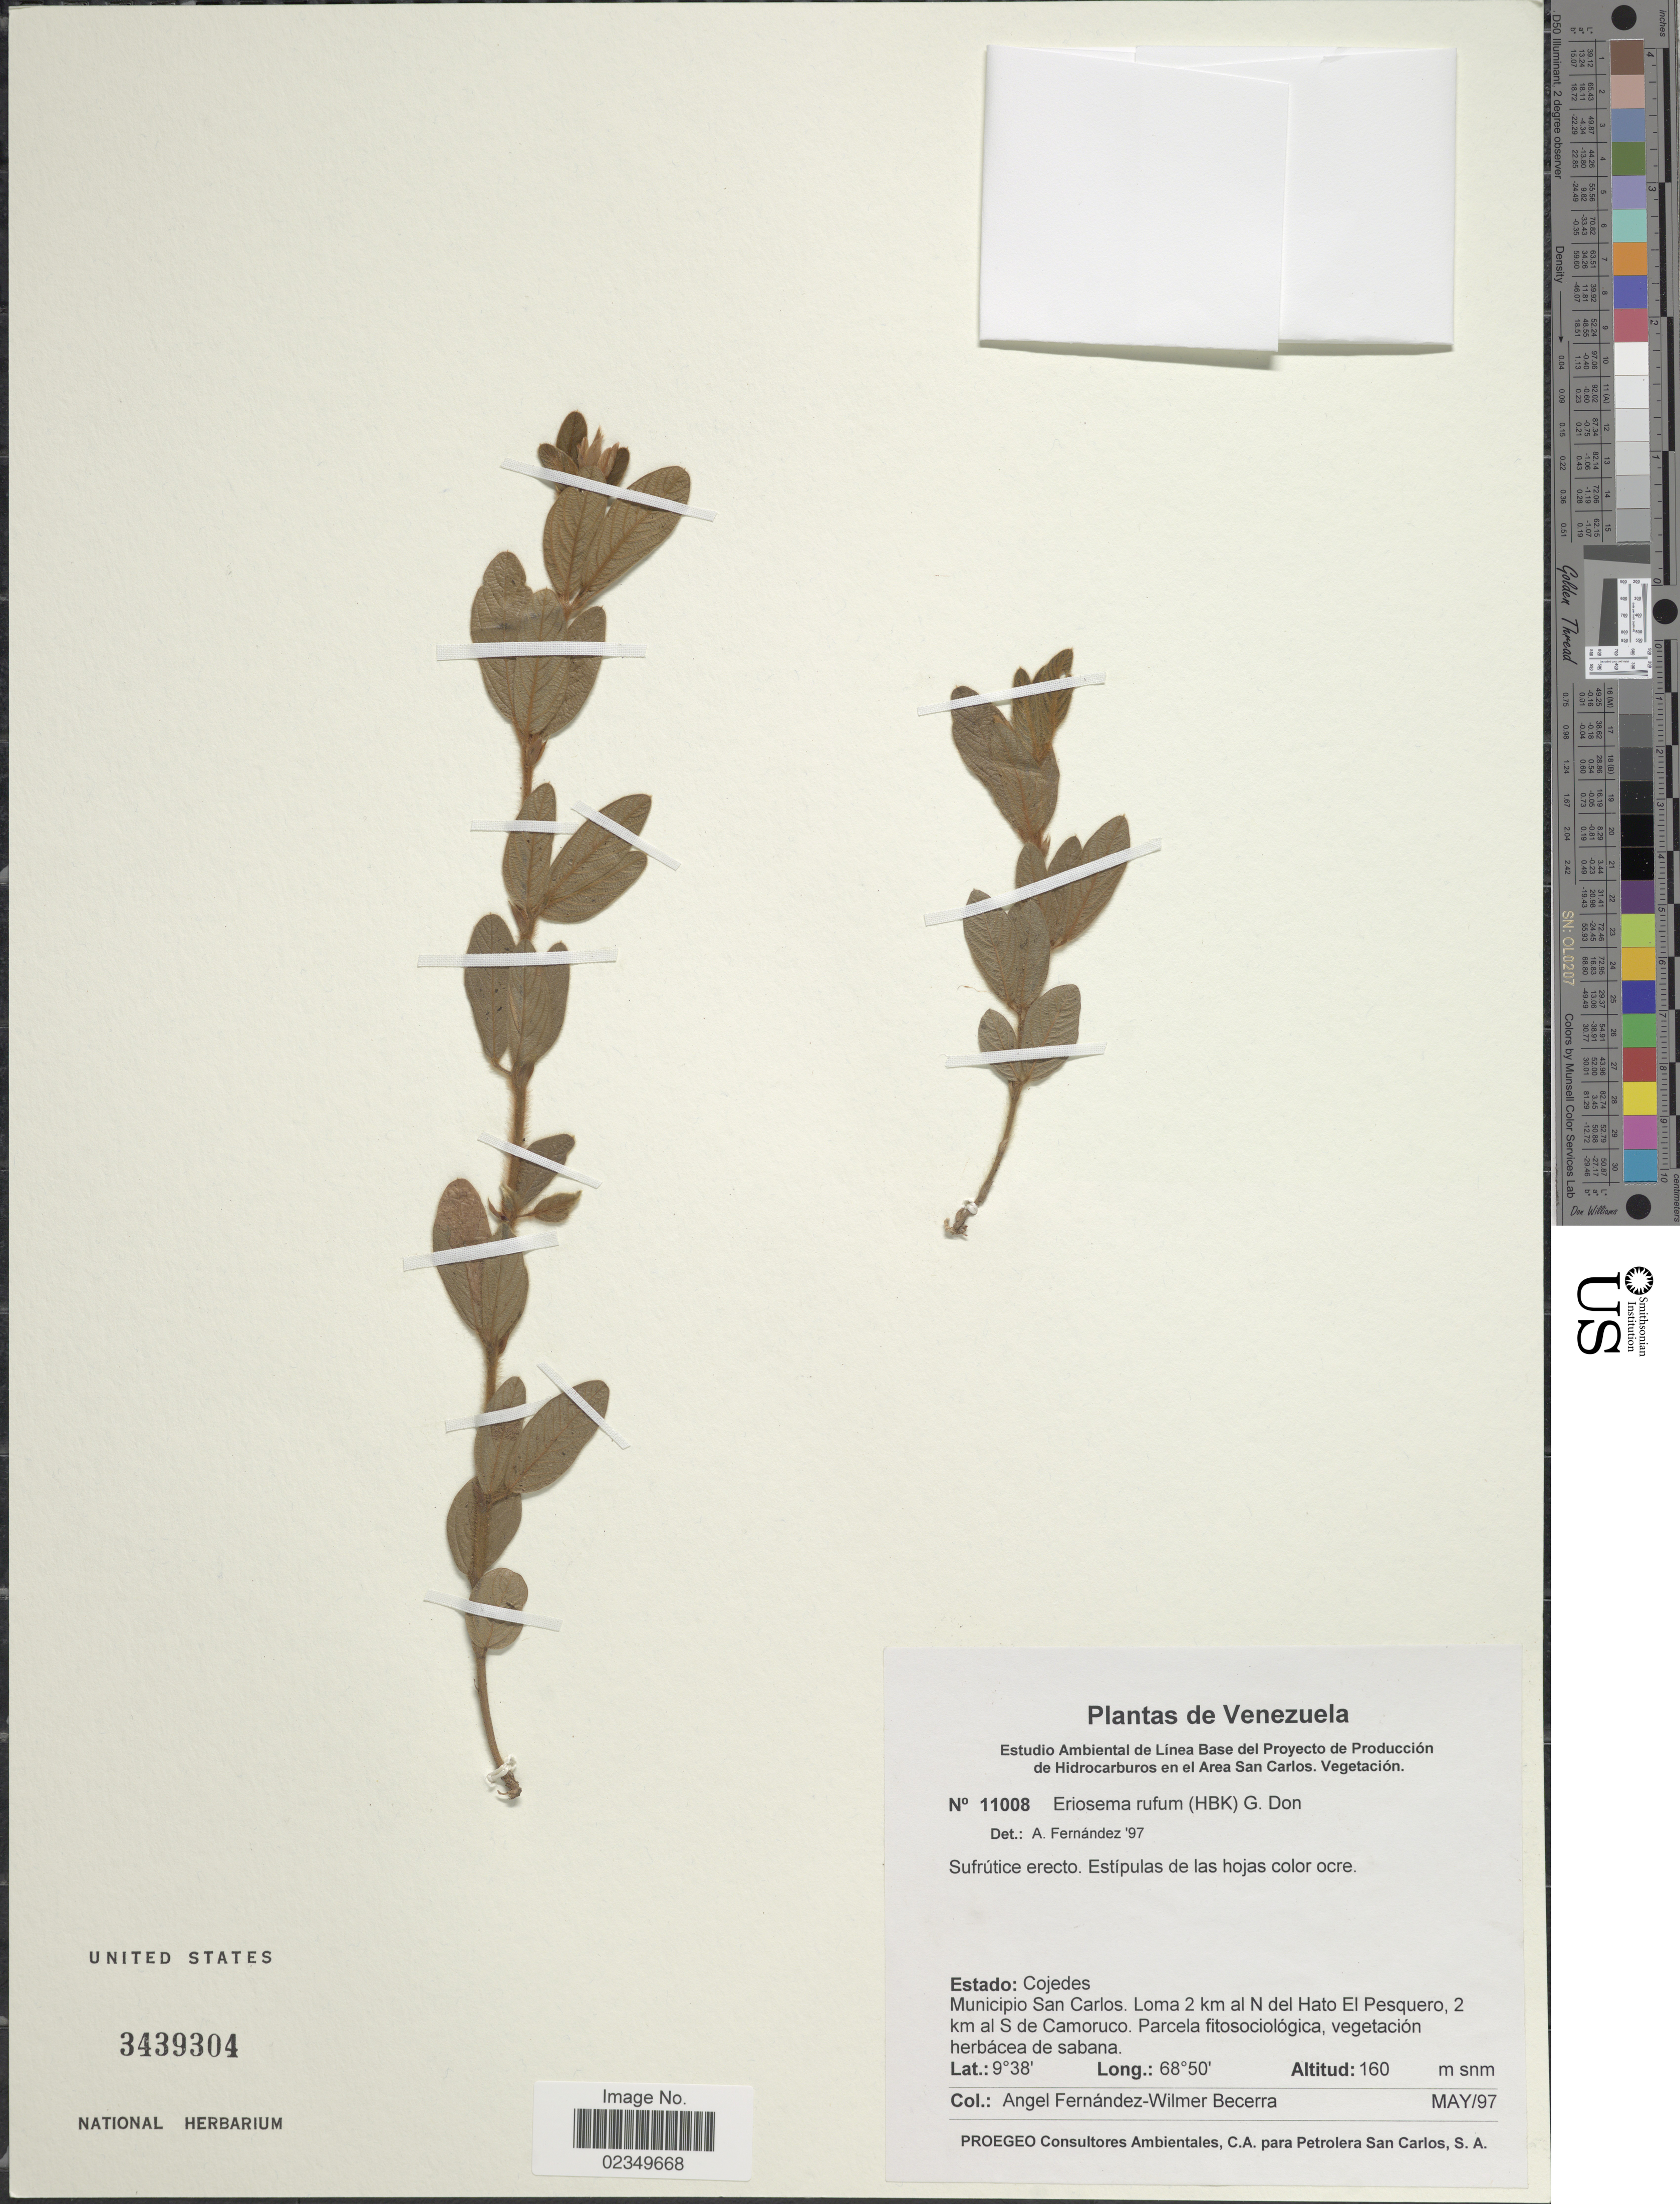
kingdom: Plantae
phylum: Tracheophyta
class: Magnoliopsida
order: Fabales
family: Fabaceae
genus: Eriosema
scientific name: Eriosema rufum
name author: (Kunth) G. Don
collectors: Á. Fernández & W. Becerra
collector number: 11008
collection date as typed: Transcribed d/m/y: /5/97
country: Venezuela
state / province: Cojedes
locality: Estado: Cojedes, Municipio San Carlos, Loma 2 km al N del Hato El Pesquero, 2 km al S de Camoruco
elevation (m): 160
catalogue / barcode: US 3439304